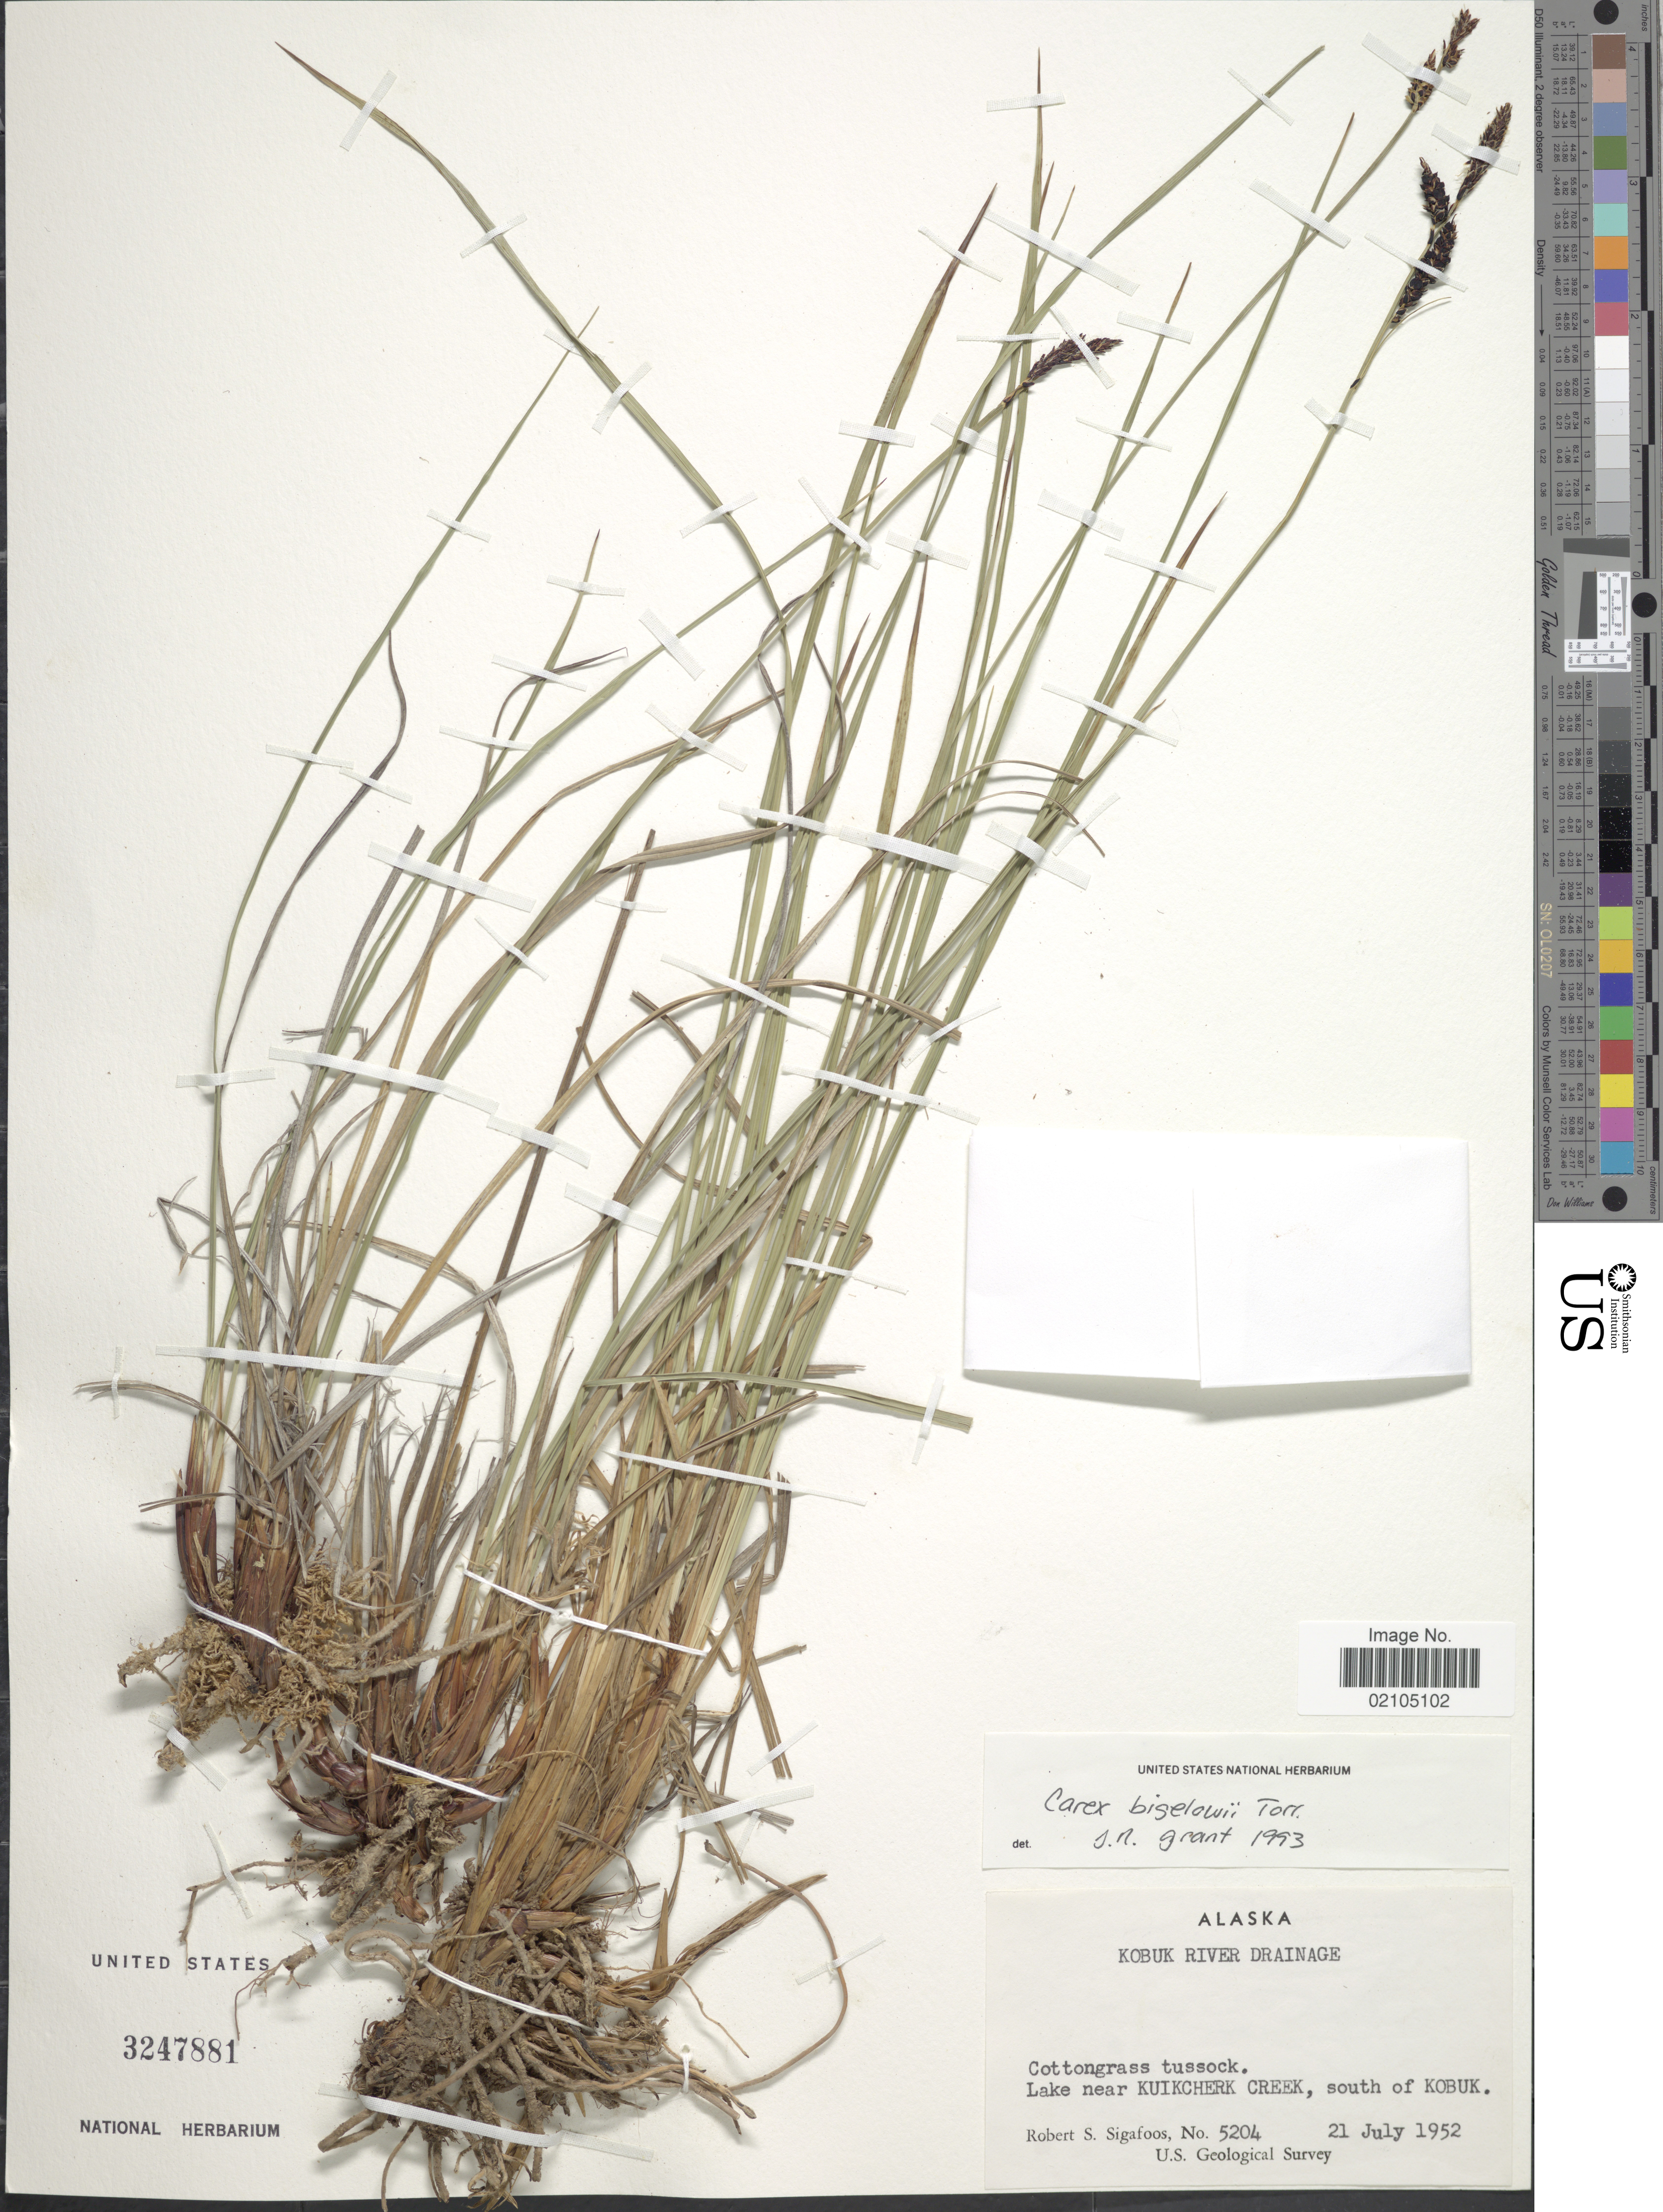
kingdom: Plantae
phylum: Tracheophyta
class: Liliopsida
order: Poales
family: Cyperaceae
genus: Carex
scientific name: Carex bigelowii subsp. lugens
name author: (Holm) T.V. Egorova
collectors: R. Sigafoos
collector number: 5204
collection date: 1952-07-21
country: United States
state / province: Alaska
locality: Konuk River Drainage. Cottongrass tussock. Lake near Kuikcherk Creek, south of Kobuk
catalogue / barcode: US 3247881